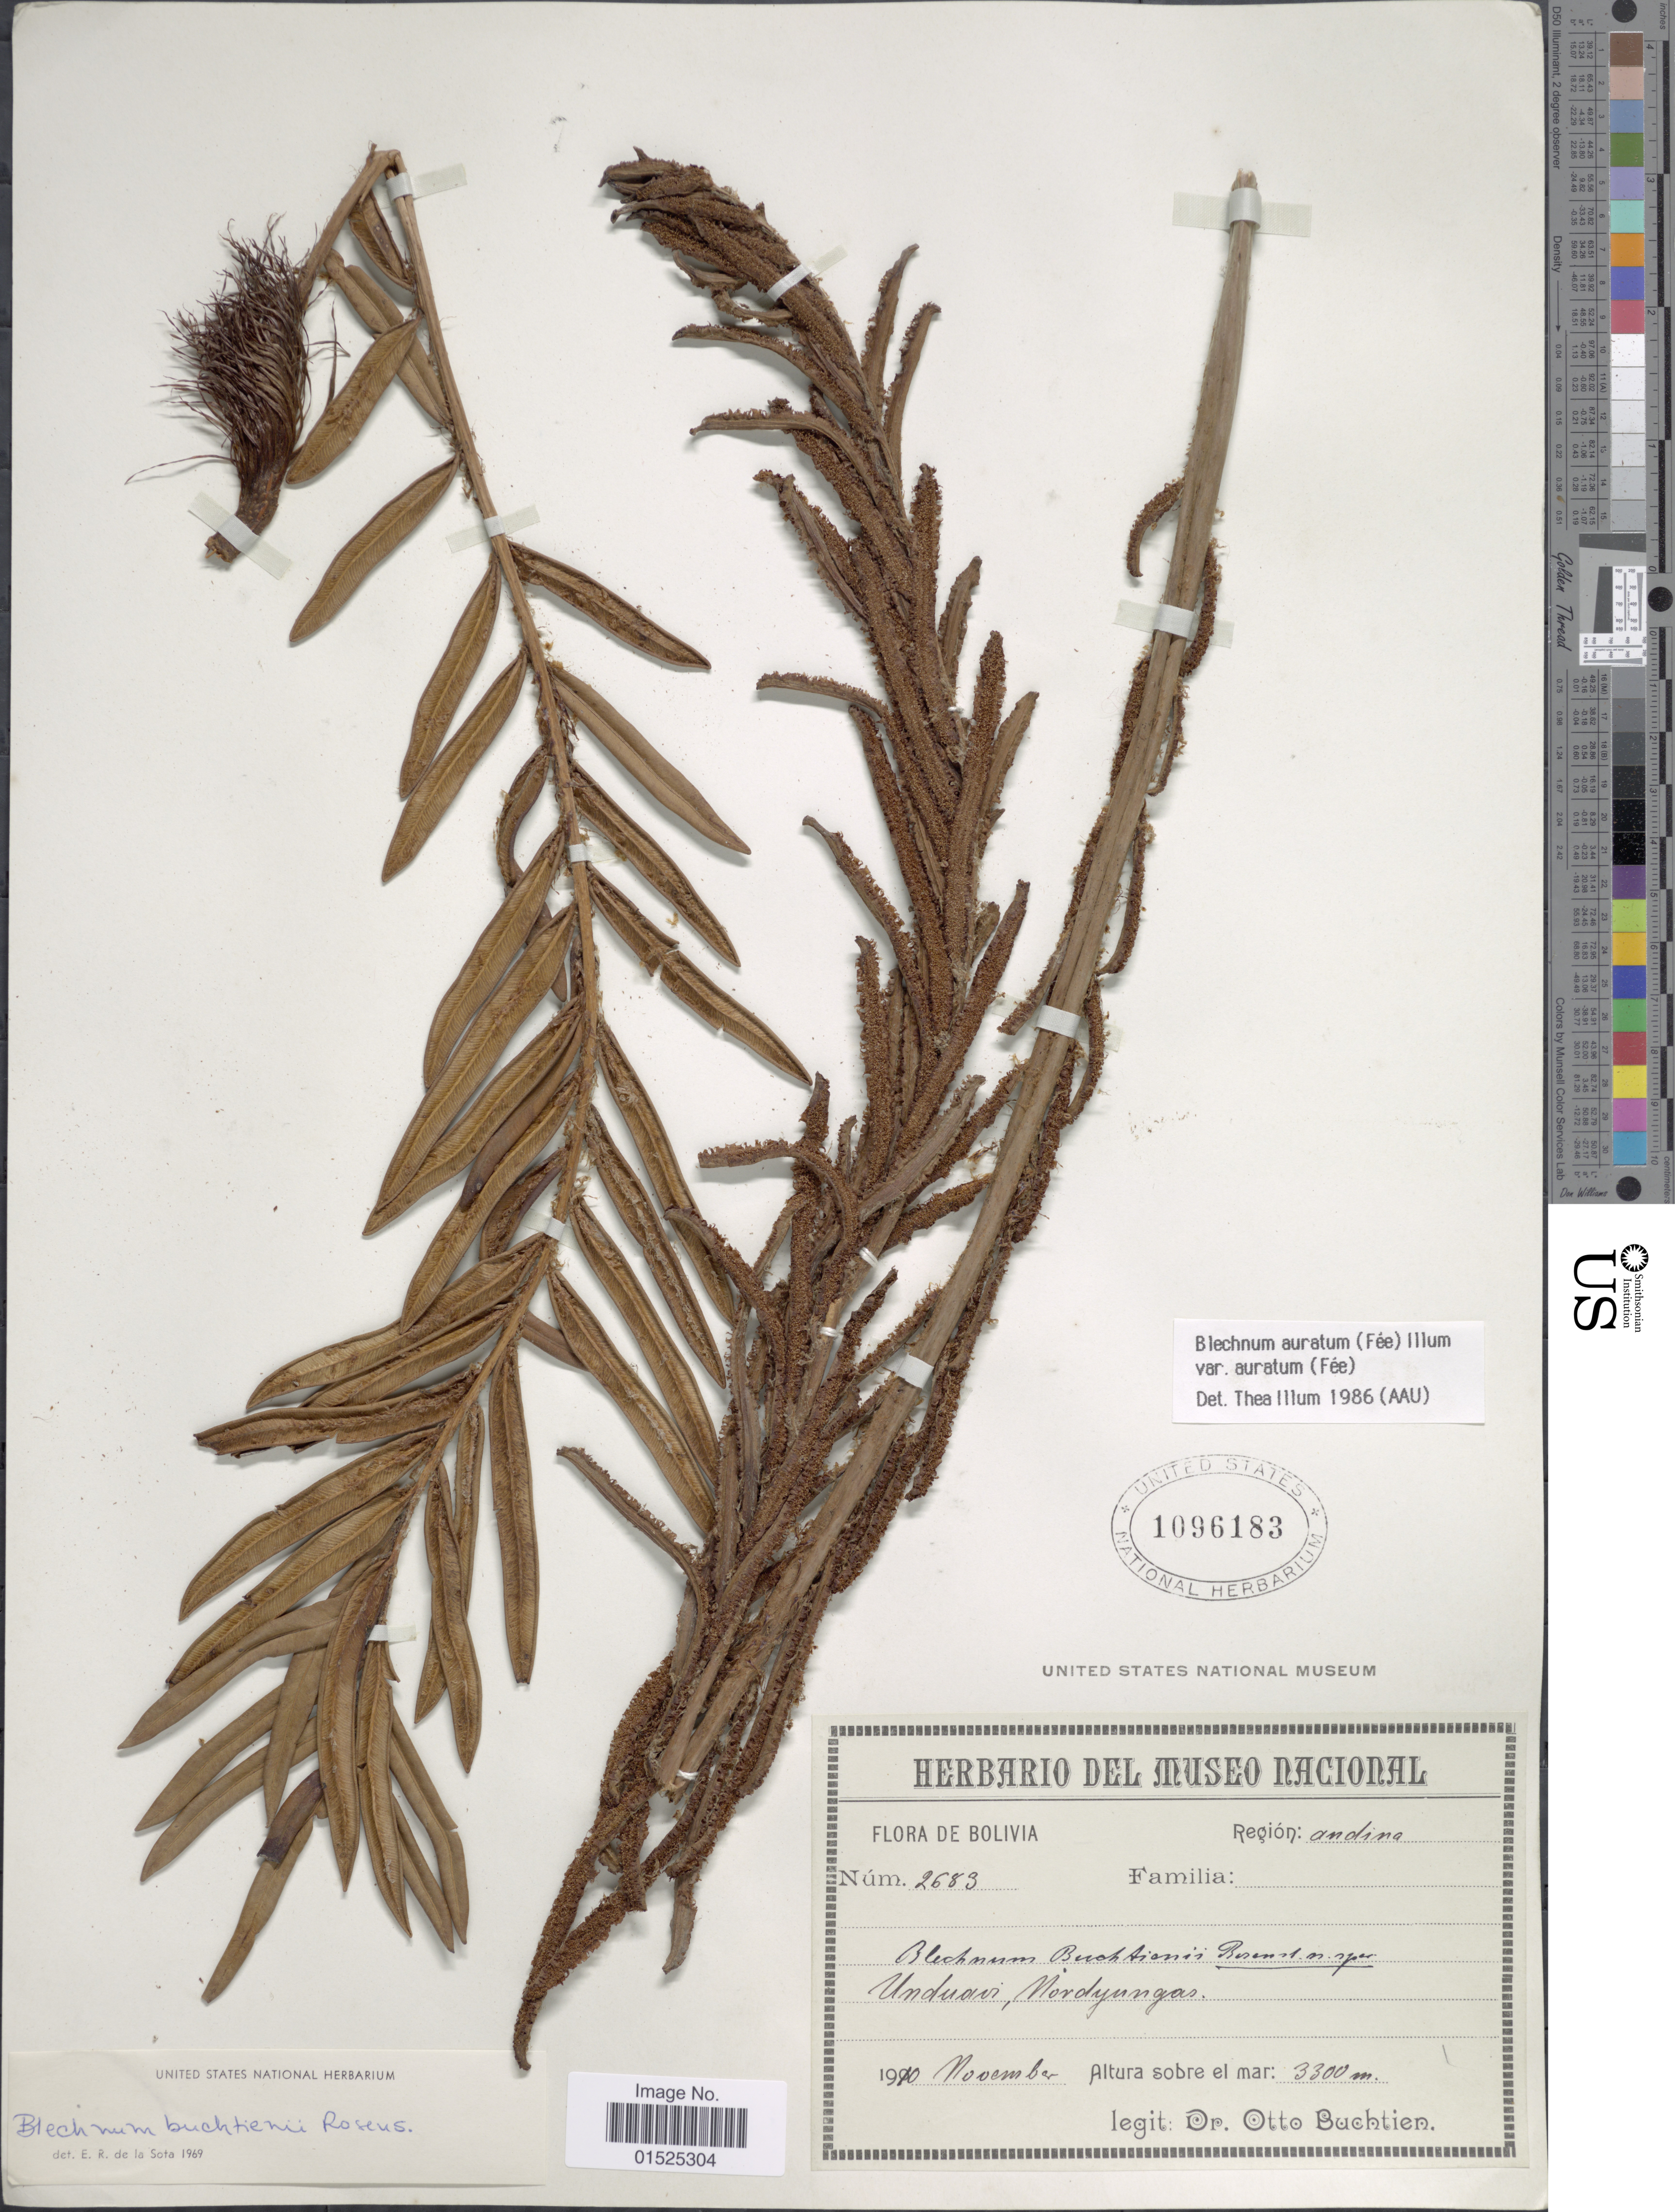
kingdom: Plantae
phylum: Tracheophyta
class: Polypodiopsida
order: Polypodiales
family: Blechnaceae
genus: Blechnum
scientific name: Blechnum auratum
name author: (Fée) R.M. Tryon & Stolze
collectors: O. Buchtien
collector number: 2683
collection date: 1910-11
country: Bolivia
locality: Region Andina, Unduavi, Nordyungas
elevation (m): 3300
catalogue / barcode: US 1096183